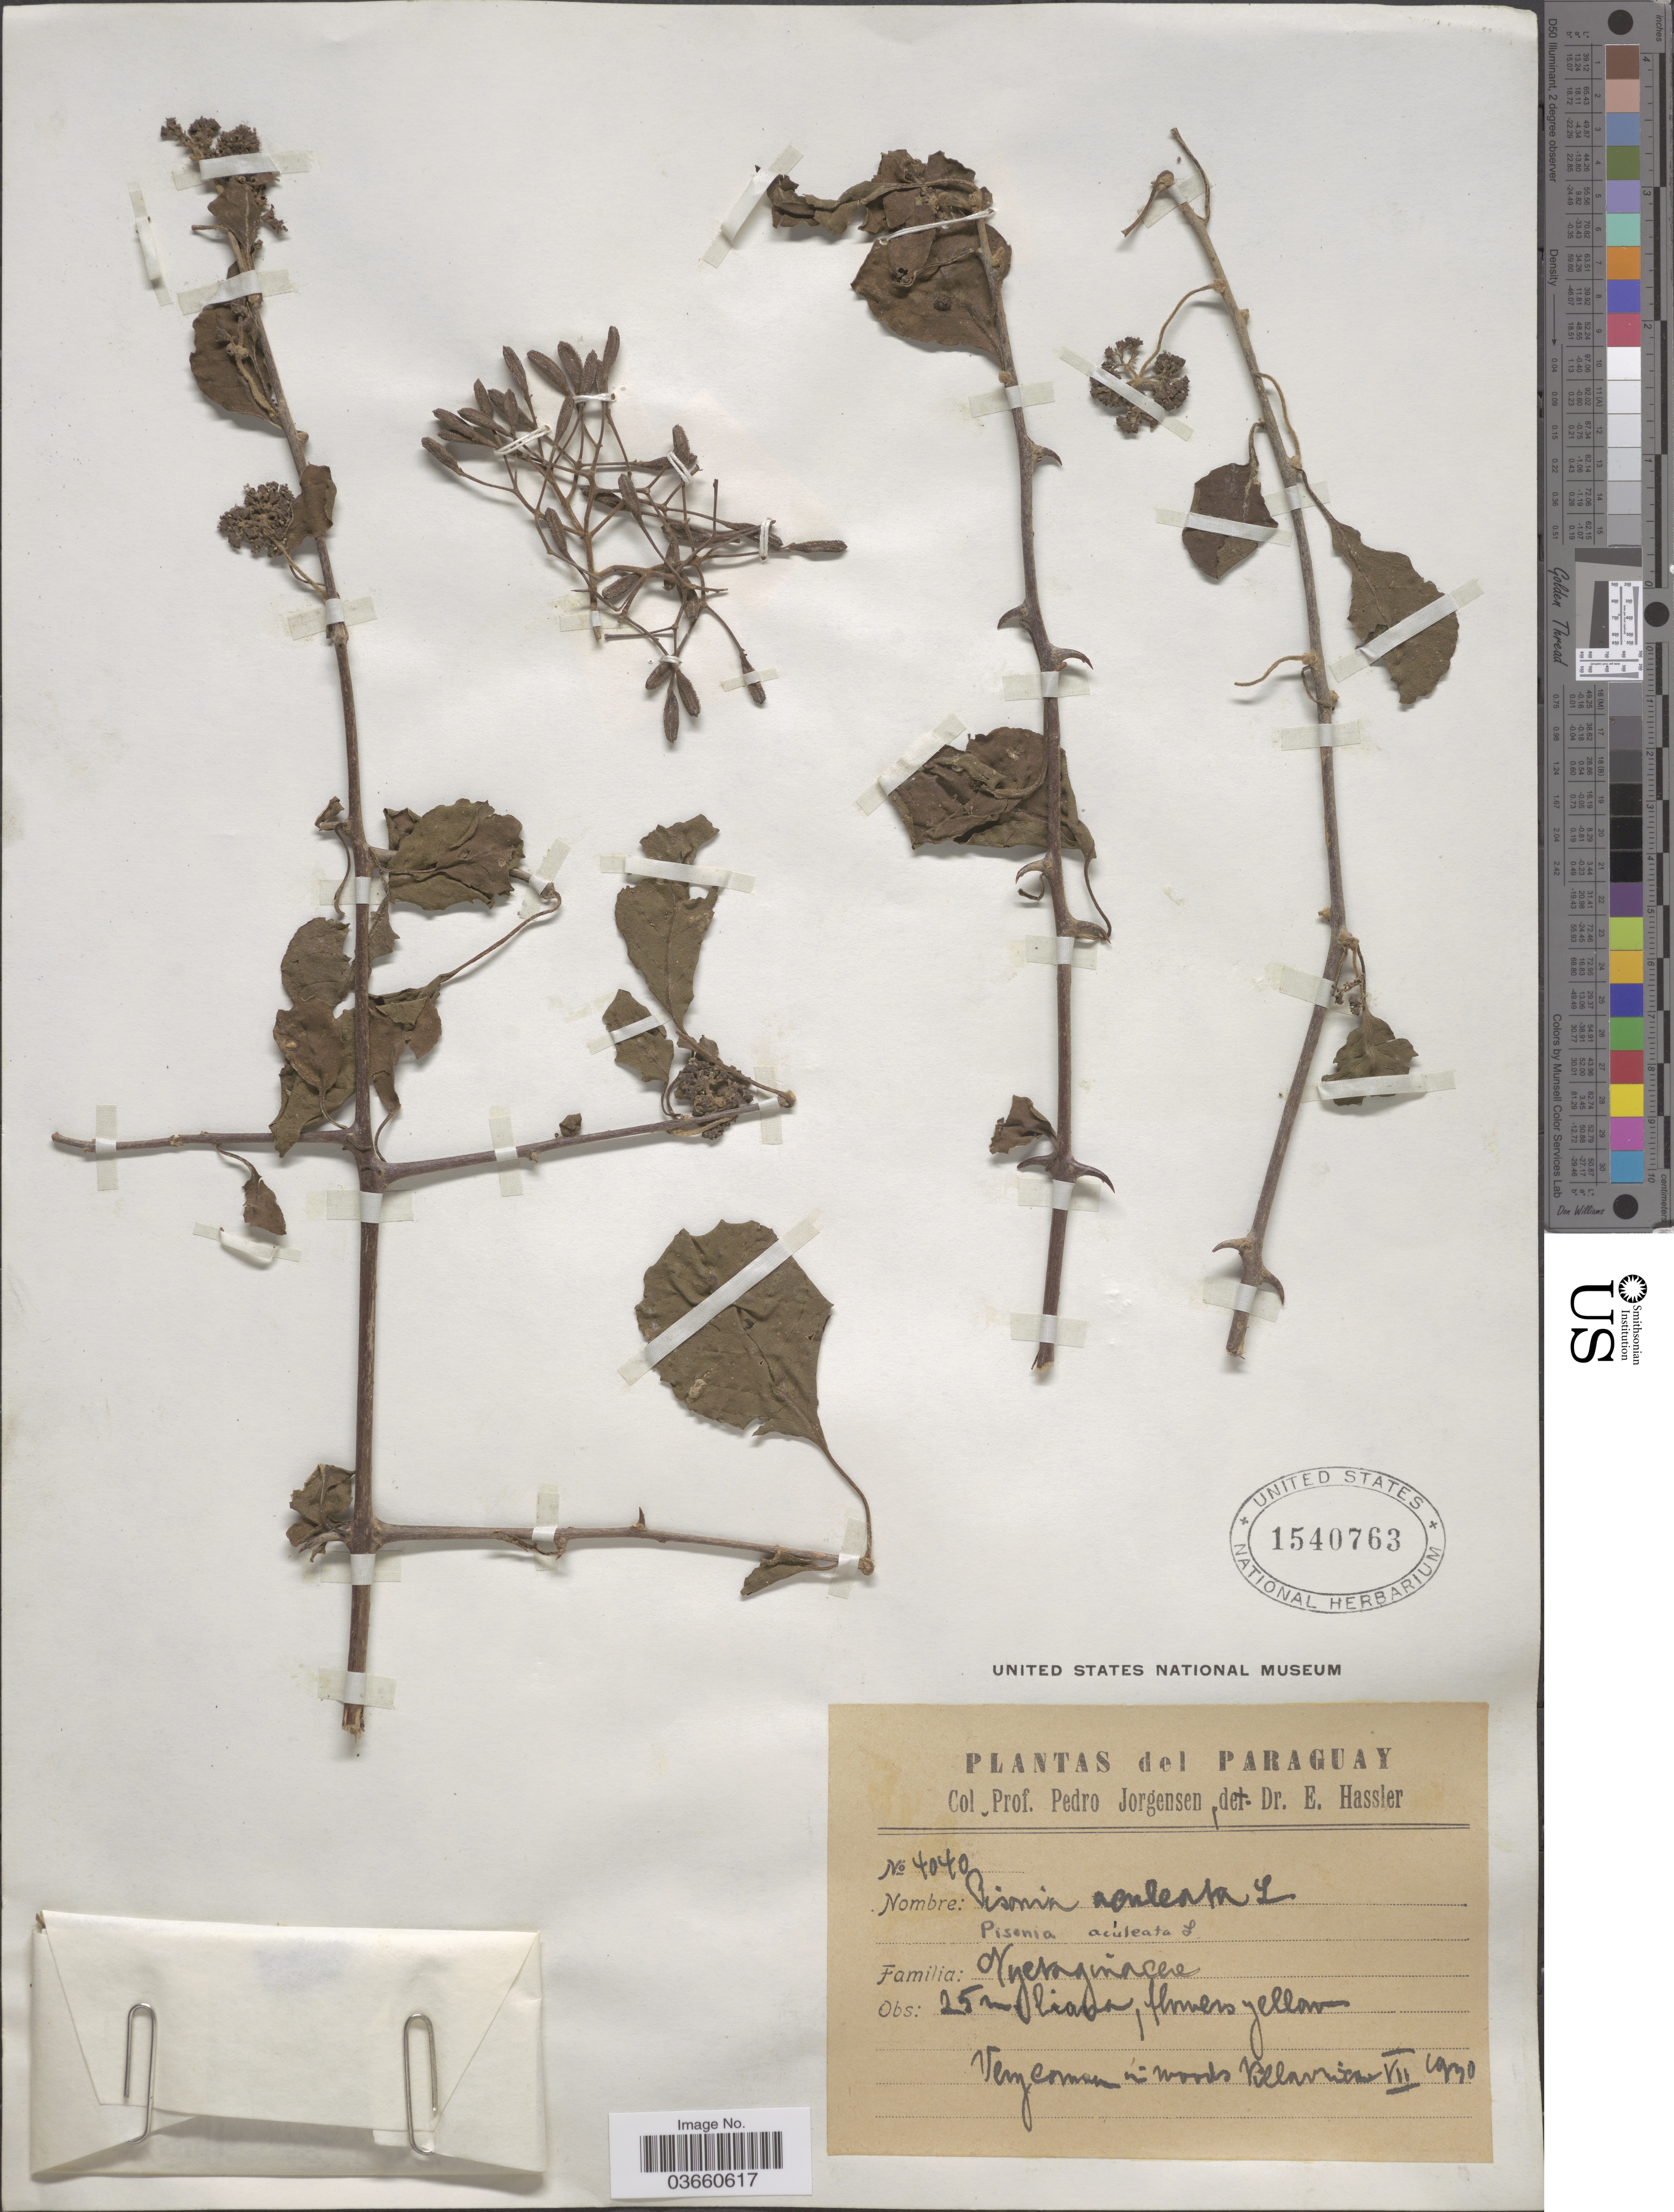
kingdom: Plantae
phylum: Tracheophyta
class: Magnoliopsida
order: Caryophyllales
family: Nyctaginaceae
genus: Pisonia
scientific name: Pisonia aculeata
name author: L.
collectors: P. Jörgensen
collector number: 4040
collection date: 1930-07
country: Paraguay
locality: Villarrica.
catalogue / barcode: US 1540763